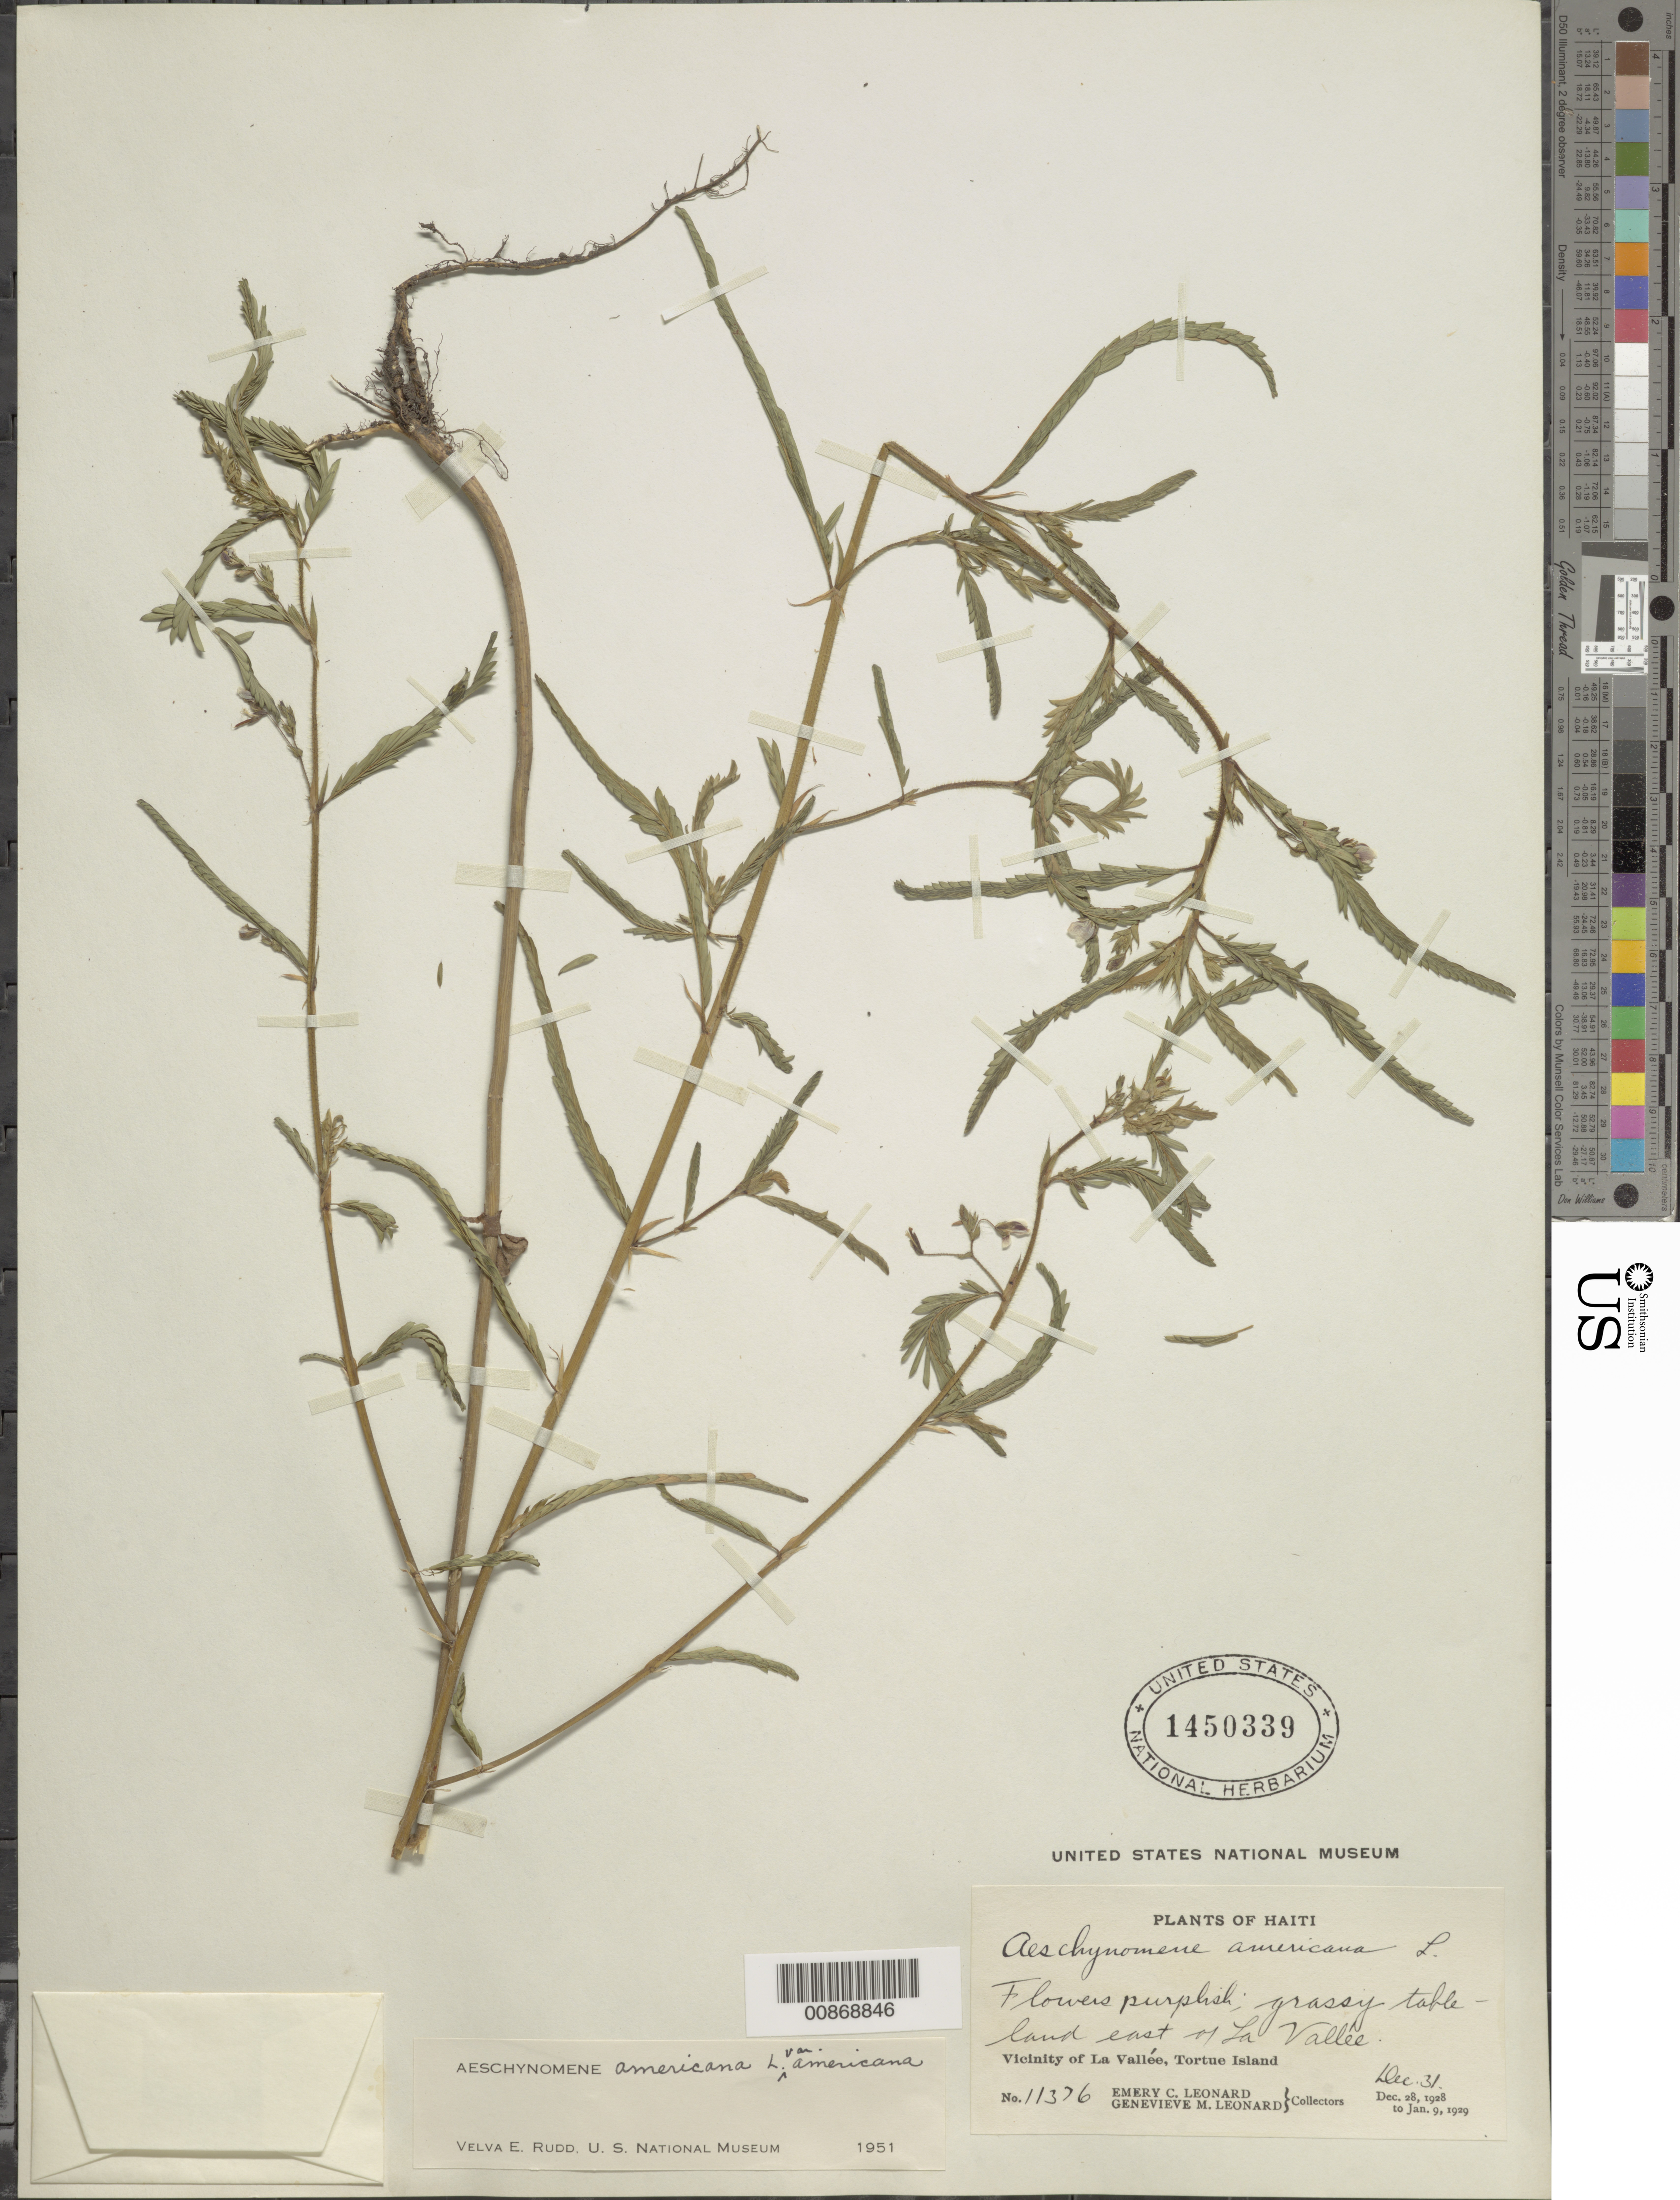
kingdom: Plantae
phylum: Tracheophyta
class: Magnoliopsida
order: Fabales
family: Fabaceae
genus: Aeschynomene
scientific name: Aeschynomene americana var. americana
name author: L.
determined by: Rudd, V. E.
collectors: E. C. Leonard & G. M. Leonard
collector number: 11376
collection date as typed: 31 Dec 1928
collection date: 1928-12-31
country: Haiti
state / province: Nord-Óuest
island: Île de la Tortue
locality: Vicinity of La Vallée, Tortue Island. E. of La vallée.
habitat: Grassy tableland.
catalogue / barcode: US 1450339